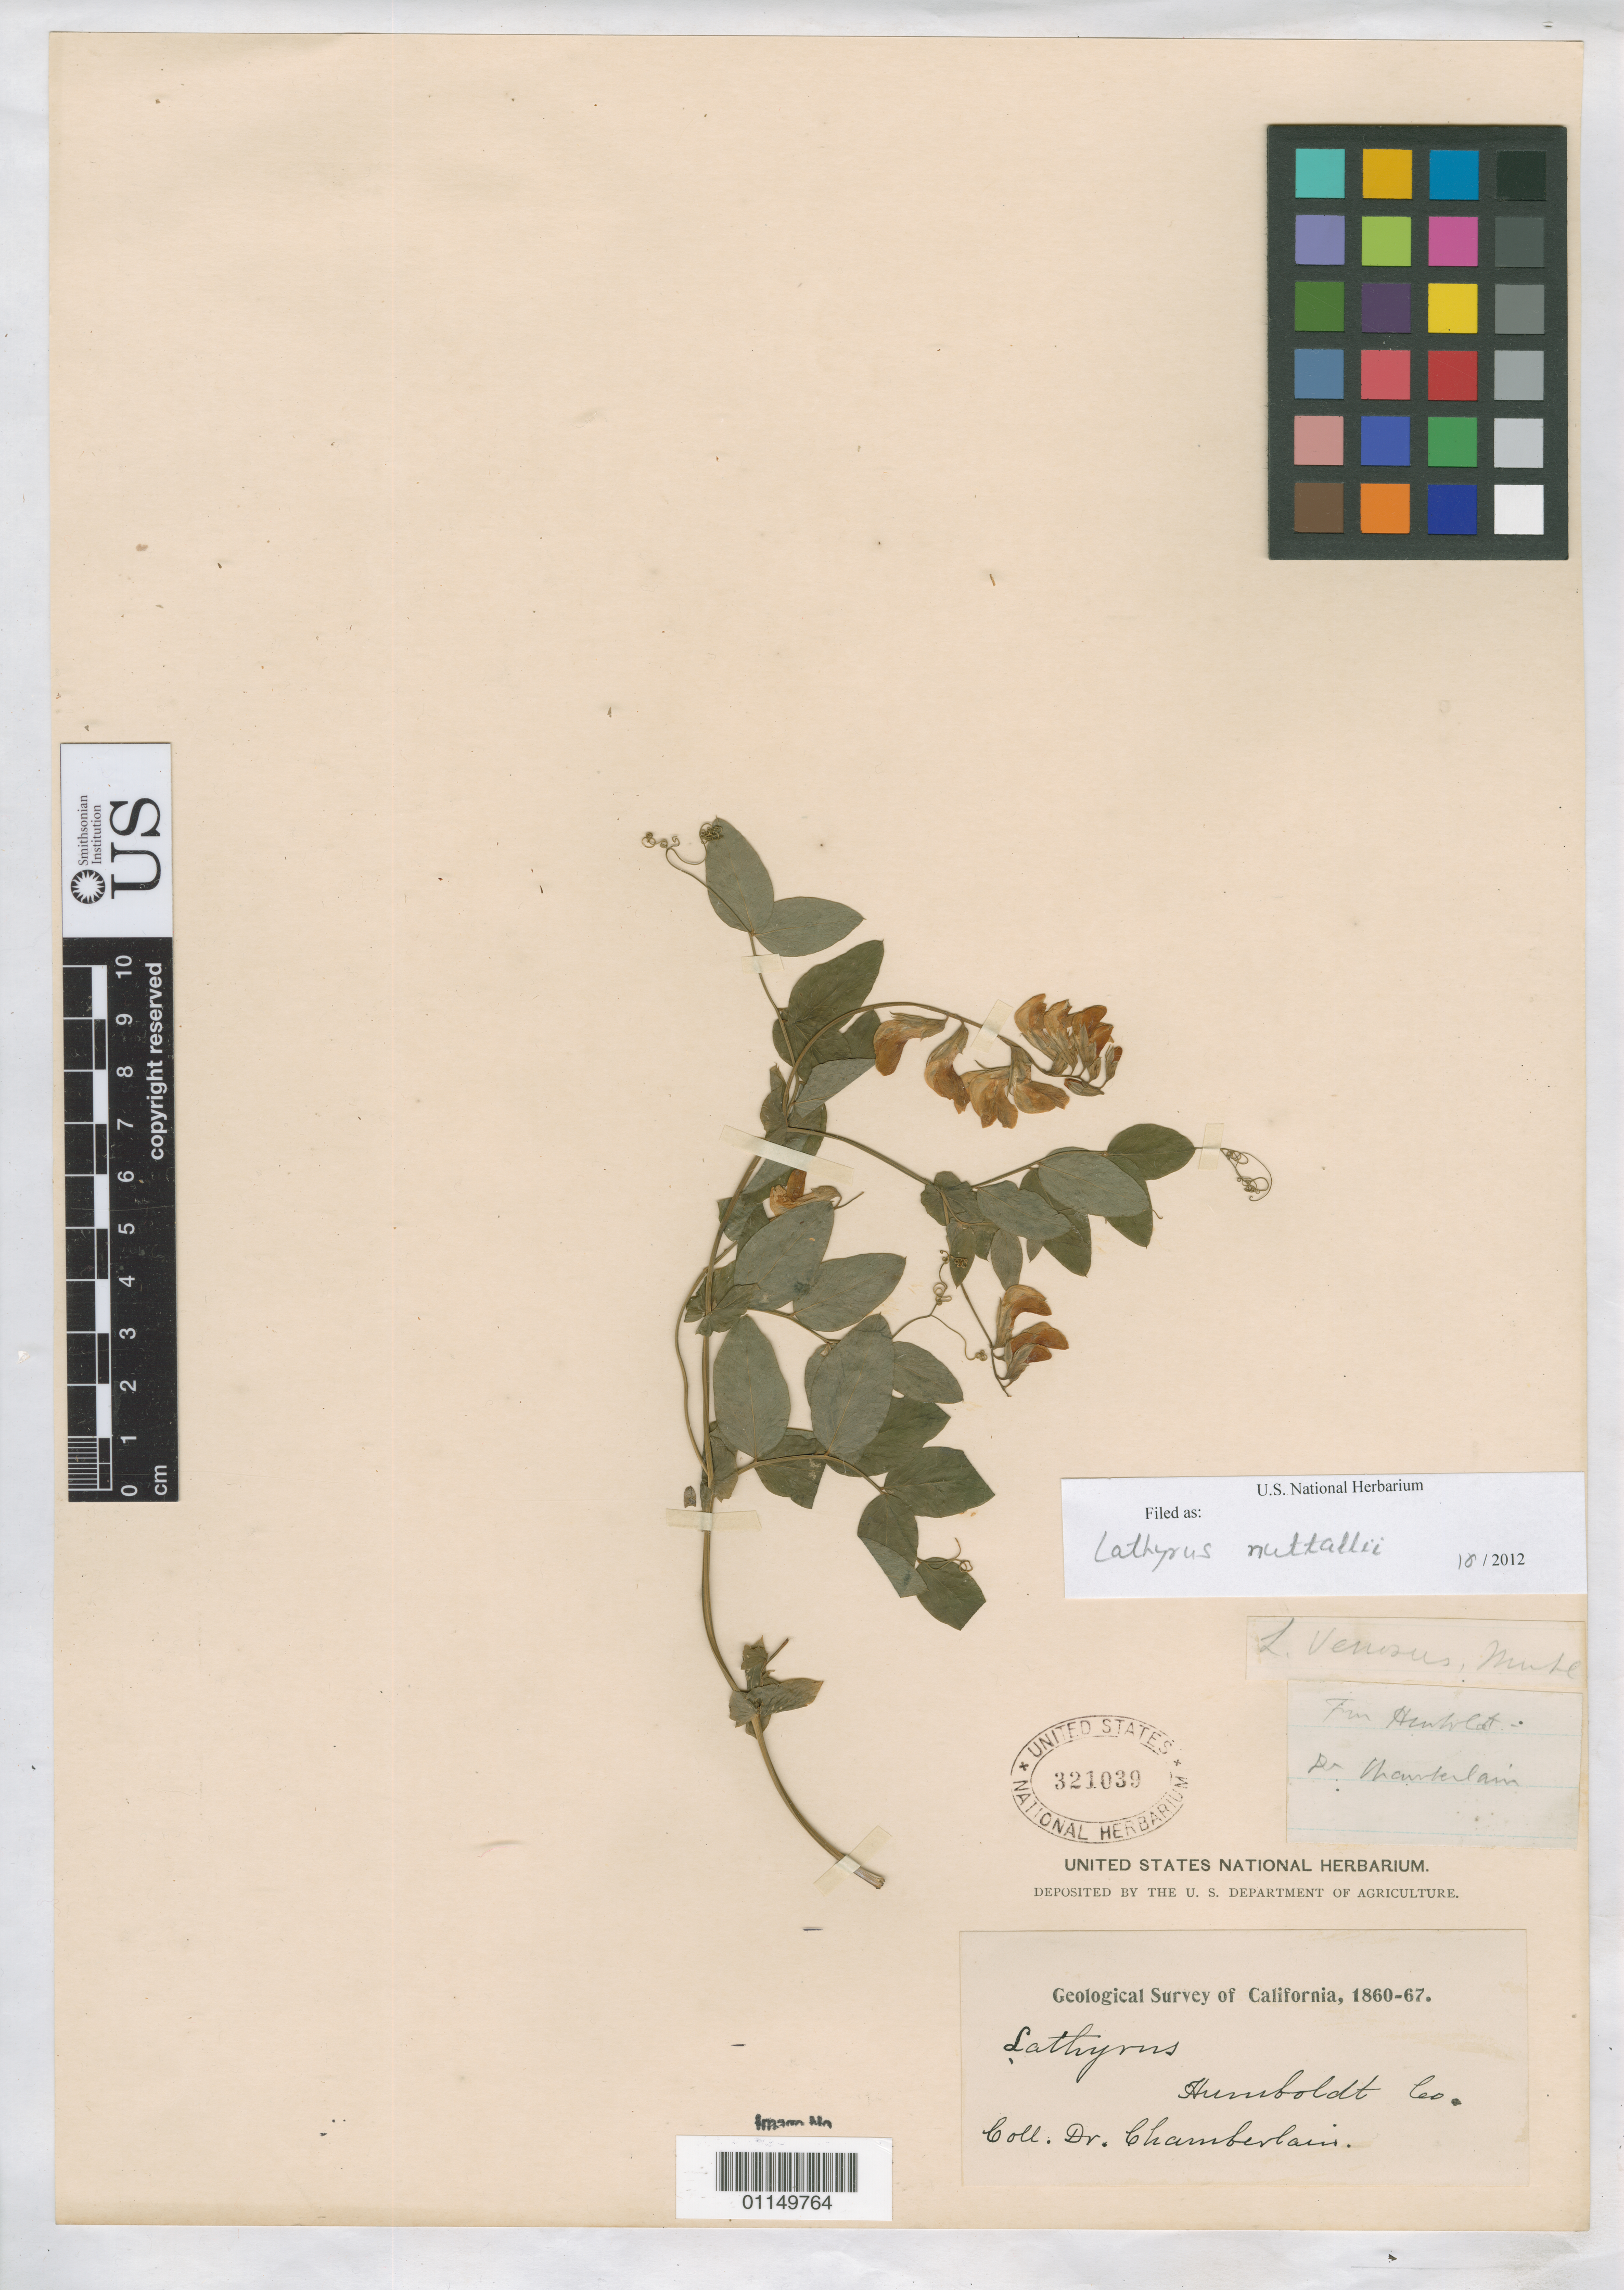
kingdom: Plantae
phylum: Tracheophyta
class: Magnoliopsida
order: Fabales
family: Fabaceae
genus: Lathyrus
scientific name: Lathyrus nuttallii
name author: S. Watson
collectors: -. Chamberlain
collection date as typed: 1860 to -- --- 1867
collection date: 1860/1867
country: United States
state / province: California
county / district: Humboldt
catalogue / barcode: US 321039